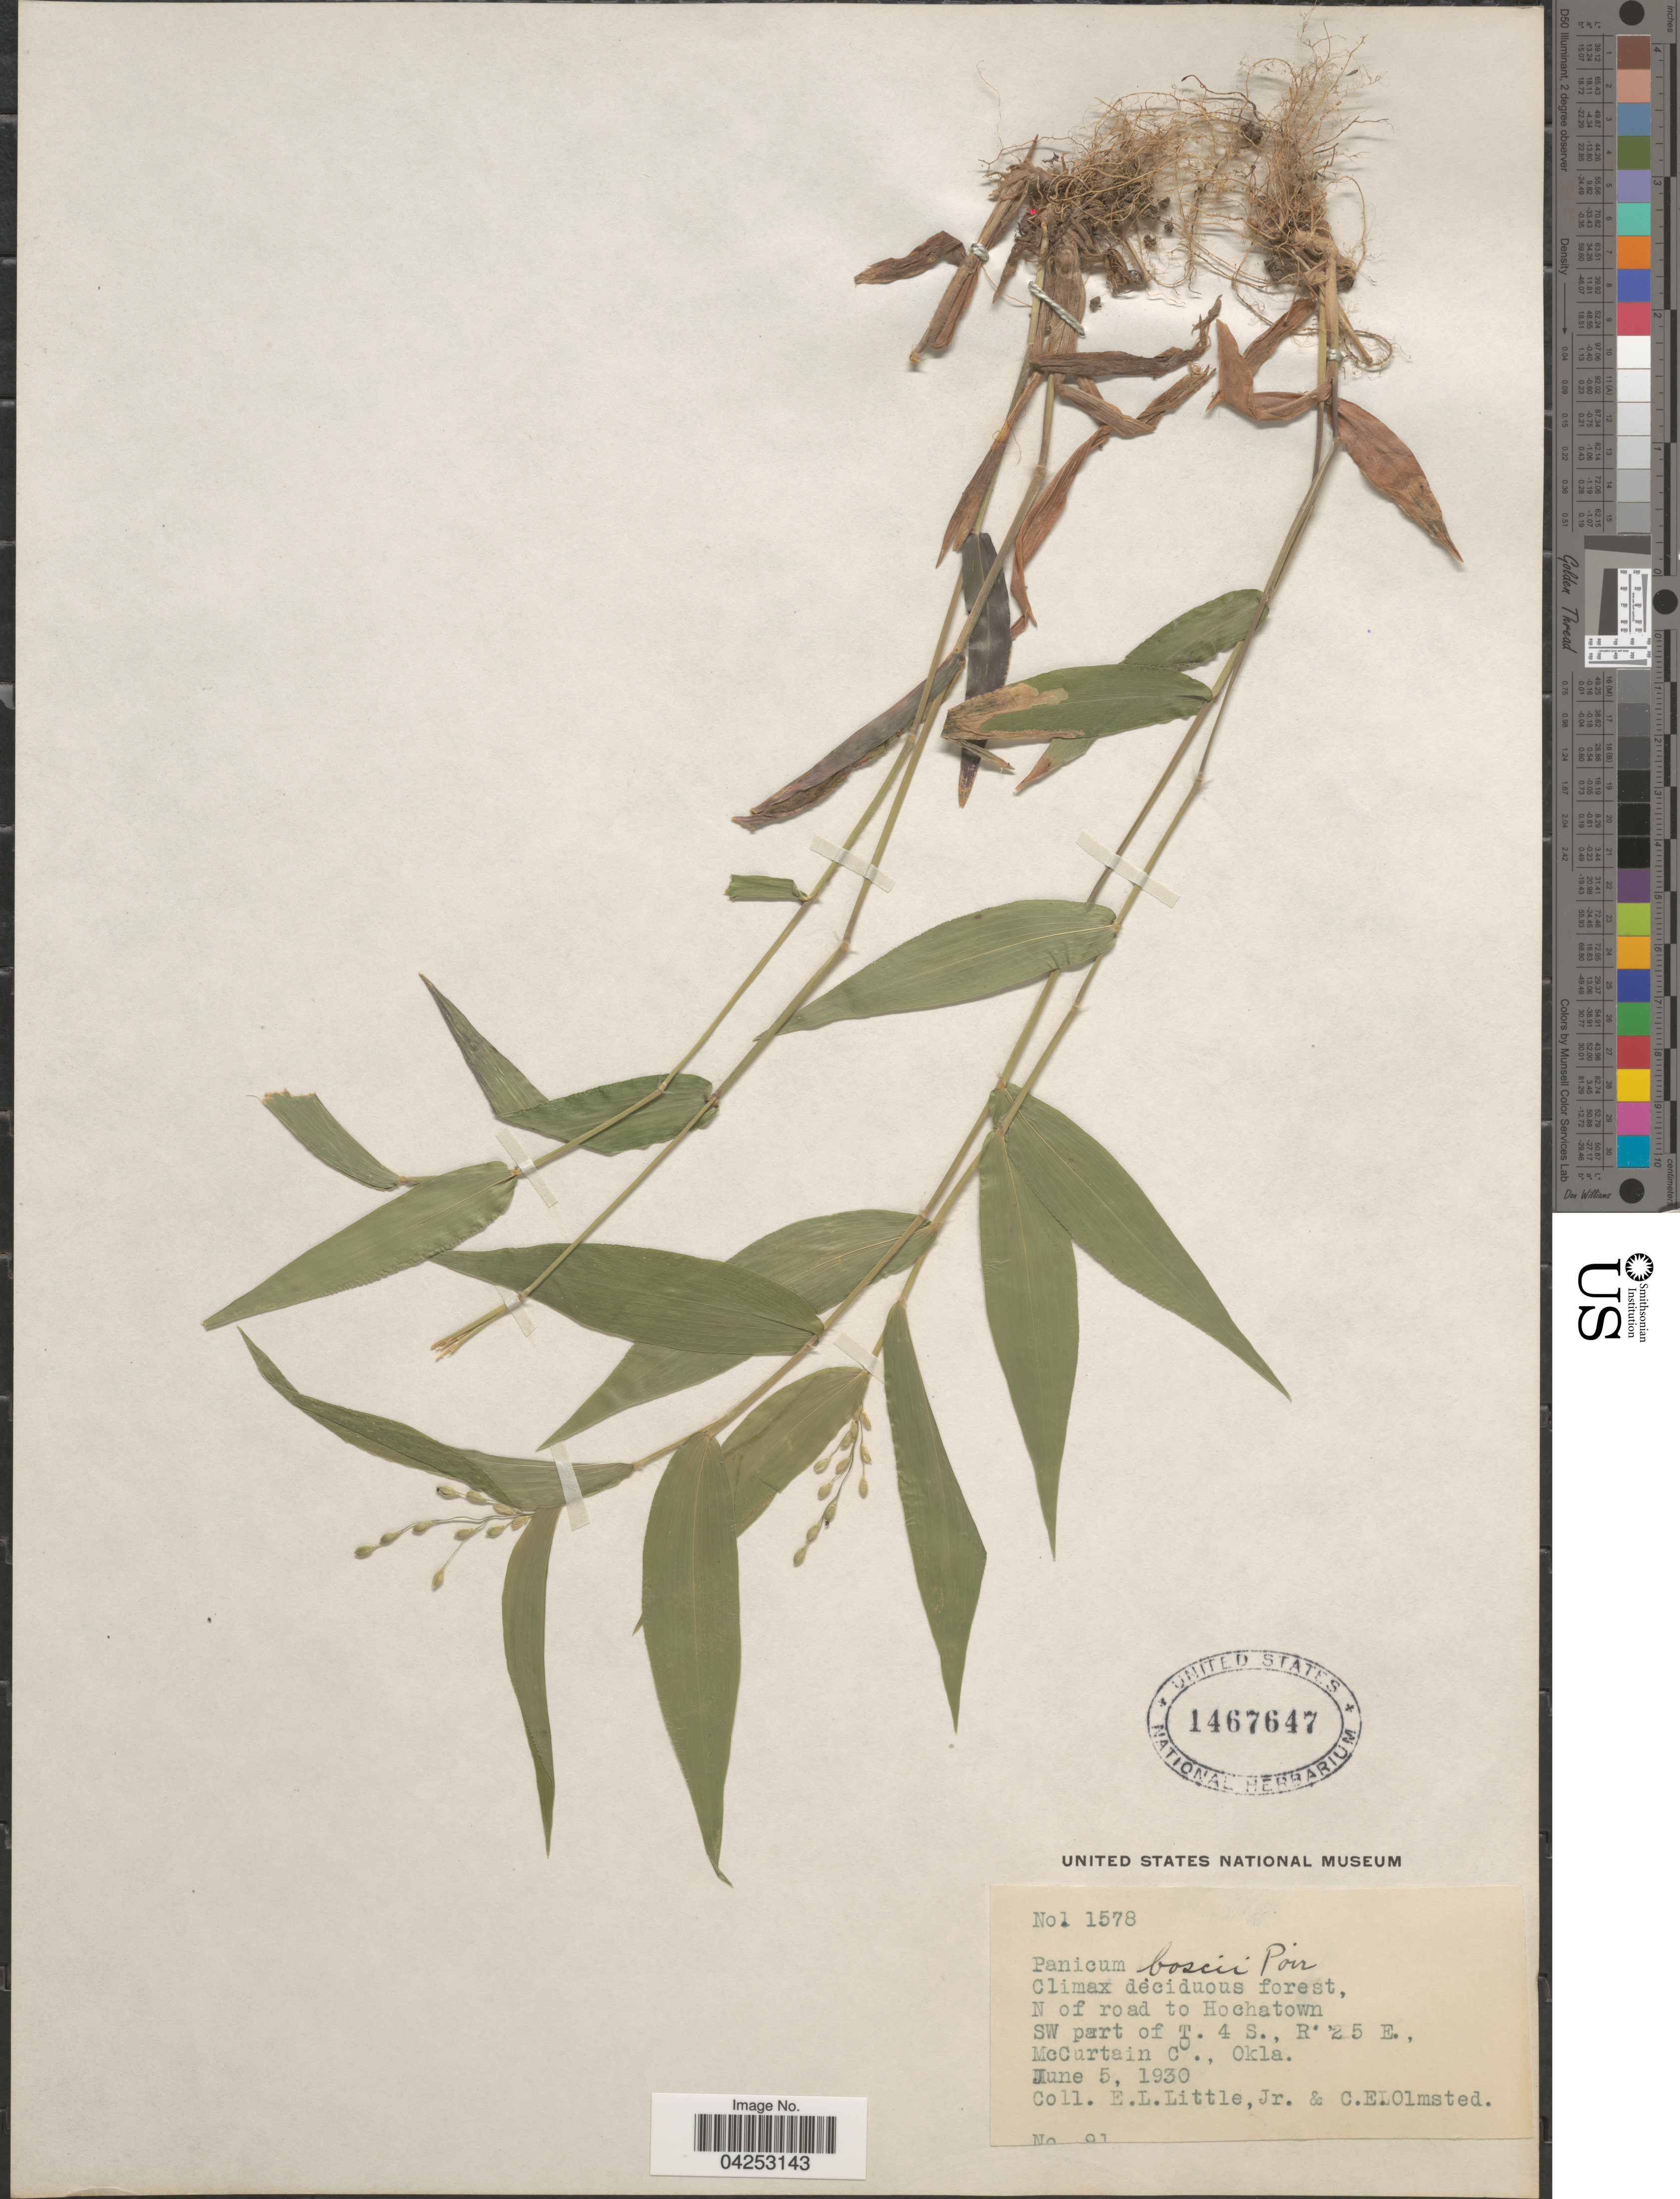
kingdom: Plantae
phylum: Tracheophyta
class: Liliopsida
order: Poales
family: Poaceae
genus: Dichanthelium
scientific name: Dichanthelium boscii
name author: (Poir.) Gould & C.A. Clark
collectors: E. L. Little & C. Olmsted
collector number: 1578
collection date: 1930-06-05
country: United States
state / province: Oklahoma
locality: Climax deciduos forest, N of road to Hochatown SW part of T. 4 S., R 25 E., McCurtain Co.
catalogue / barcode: US 1467647